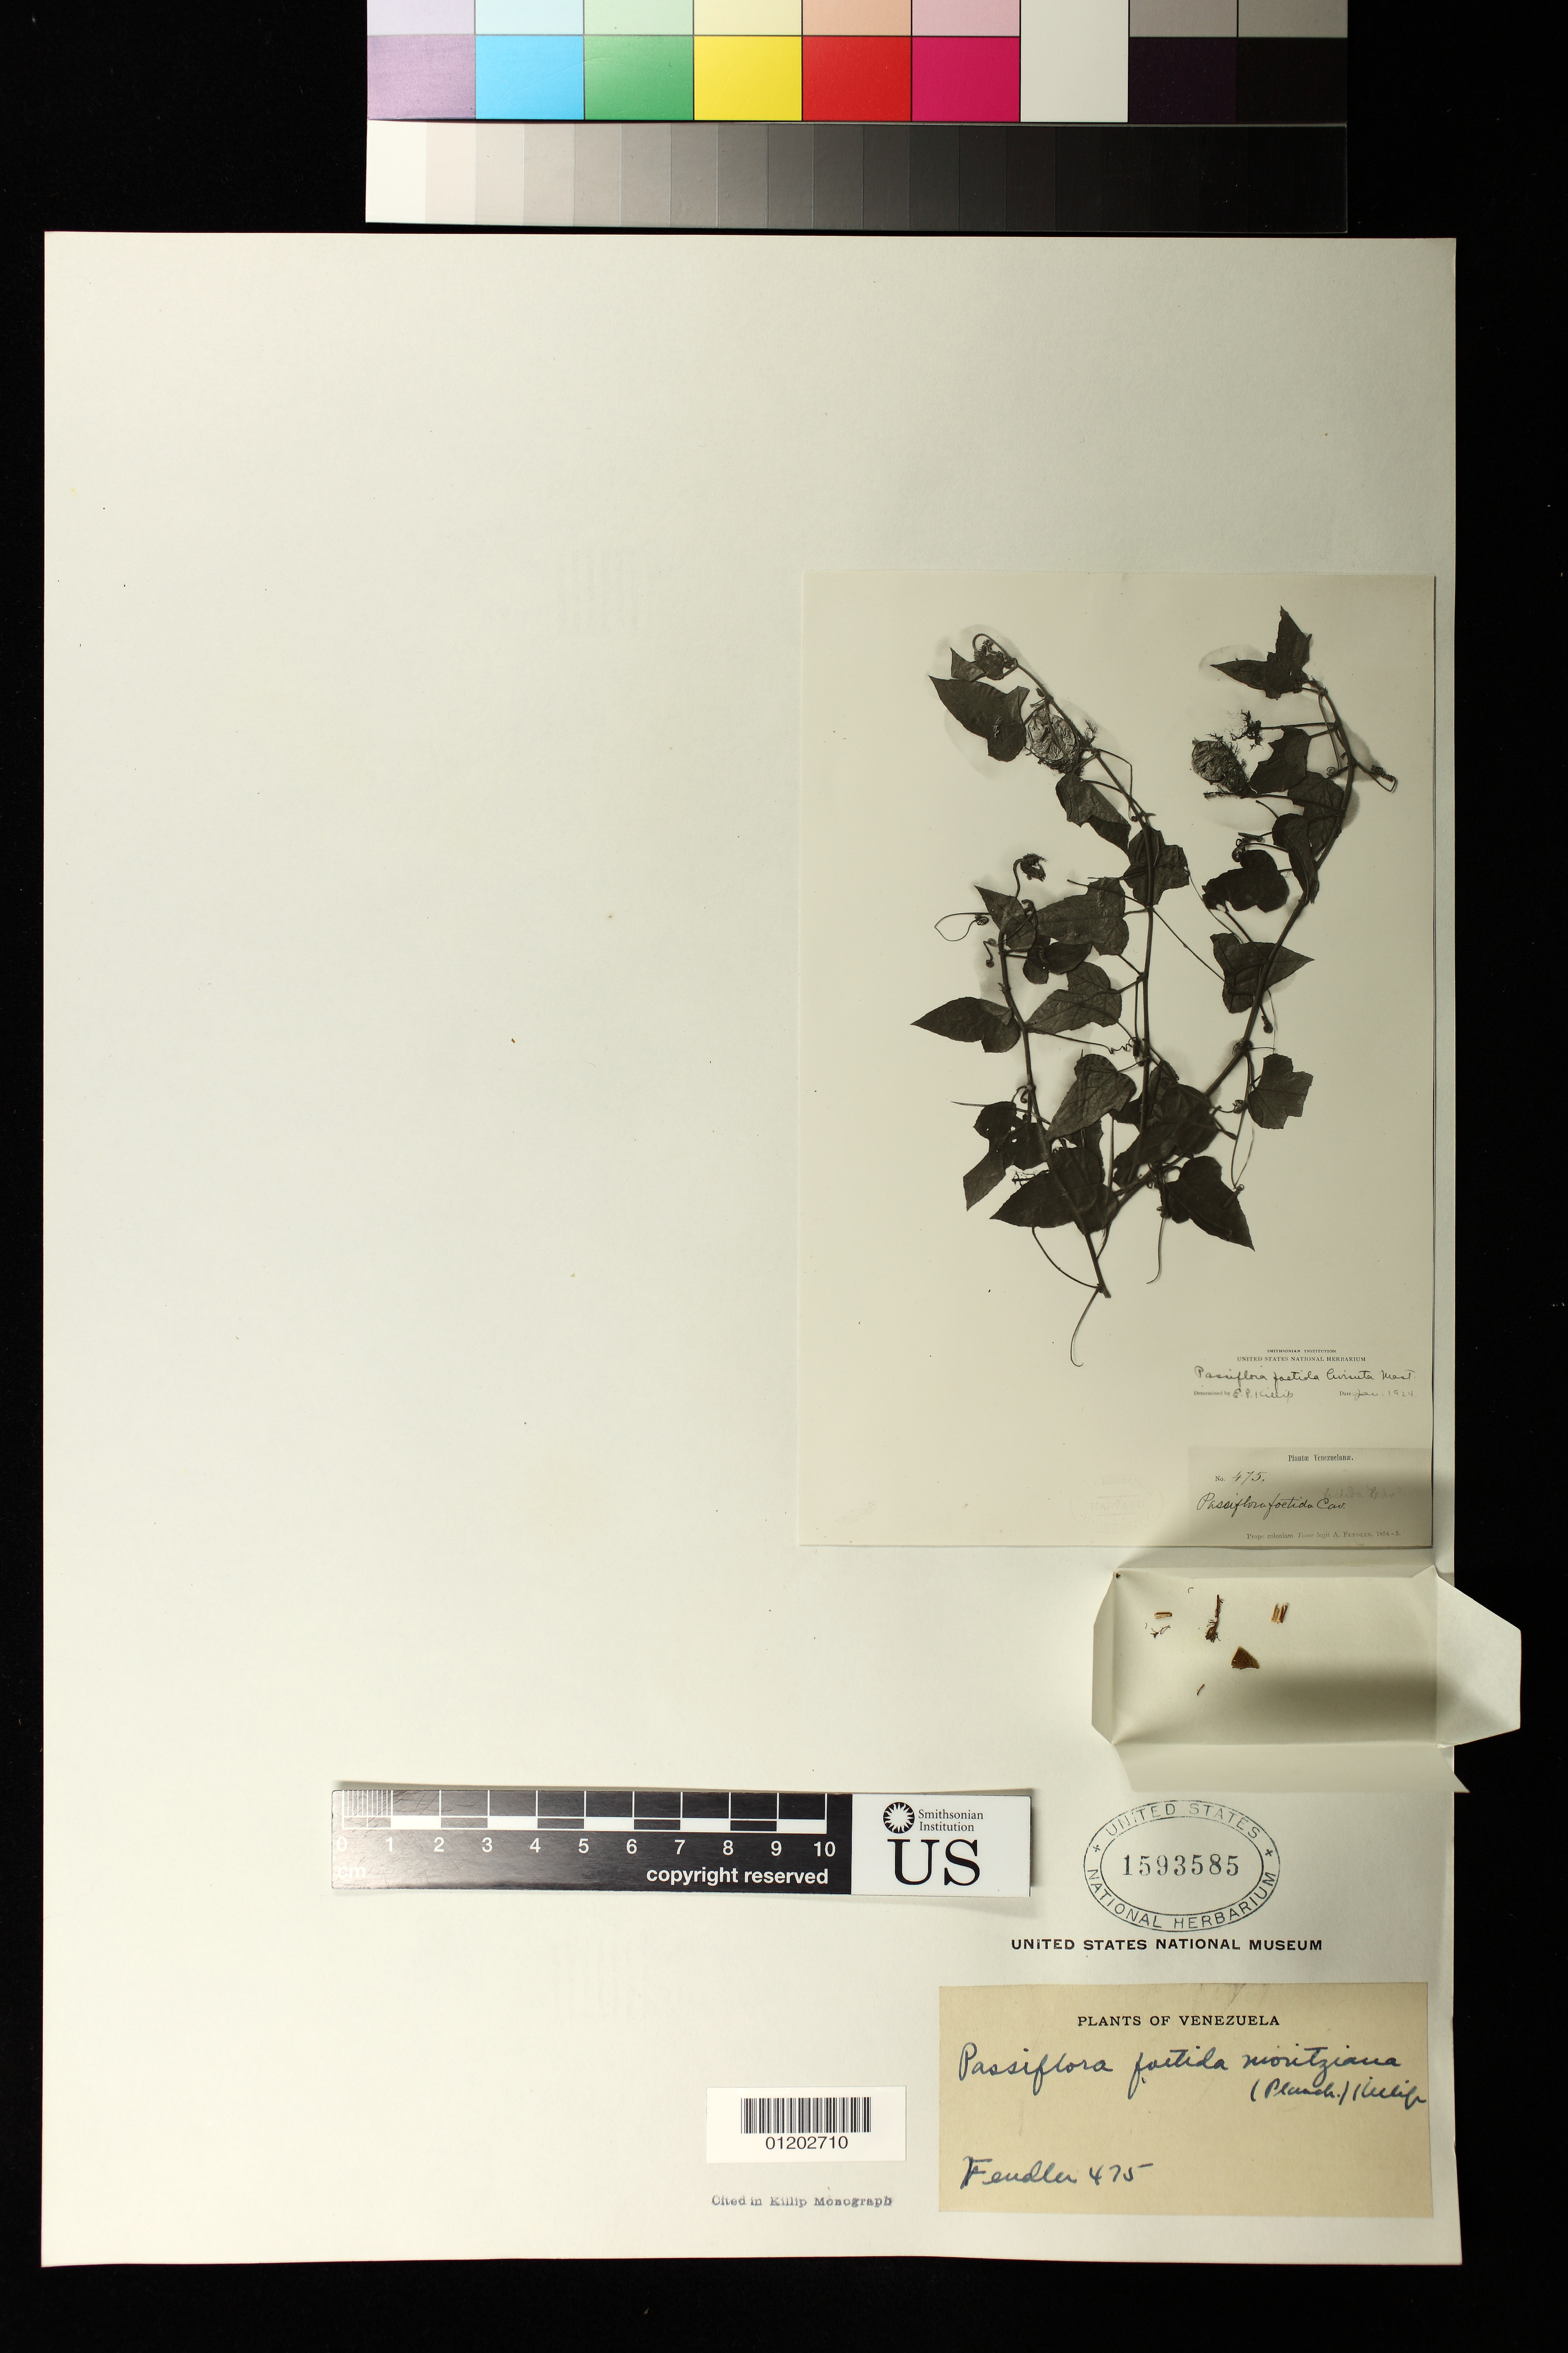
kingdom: Plantae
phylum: Tracheophyta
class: Magnoliopsida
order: Malpighiales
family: Passifloraceae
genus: Passiflora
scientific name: Passiflora moritziana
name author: Planch.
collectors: A. Fendler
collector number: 475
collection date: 1854/1855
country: Venezuela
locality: near the colony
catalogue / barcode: US 1593585